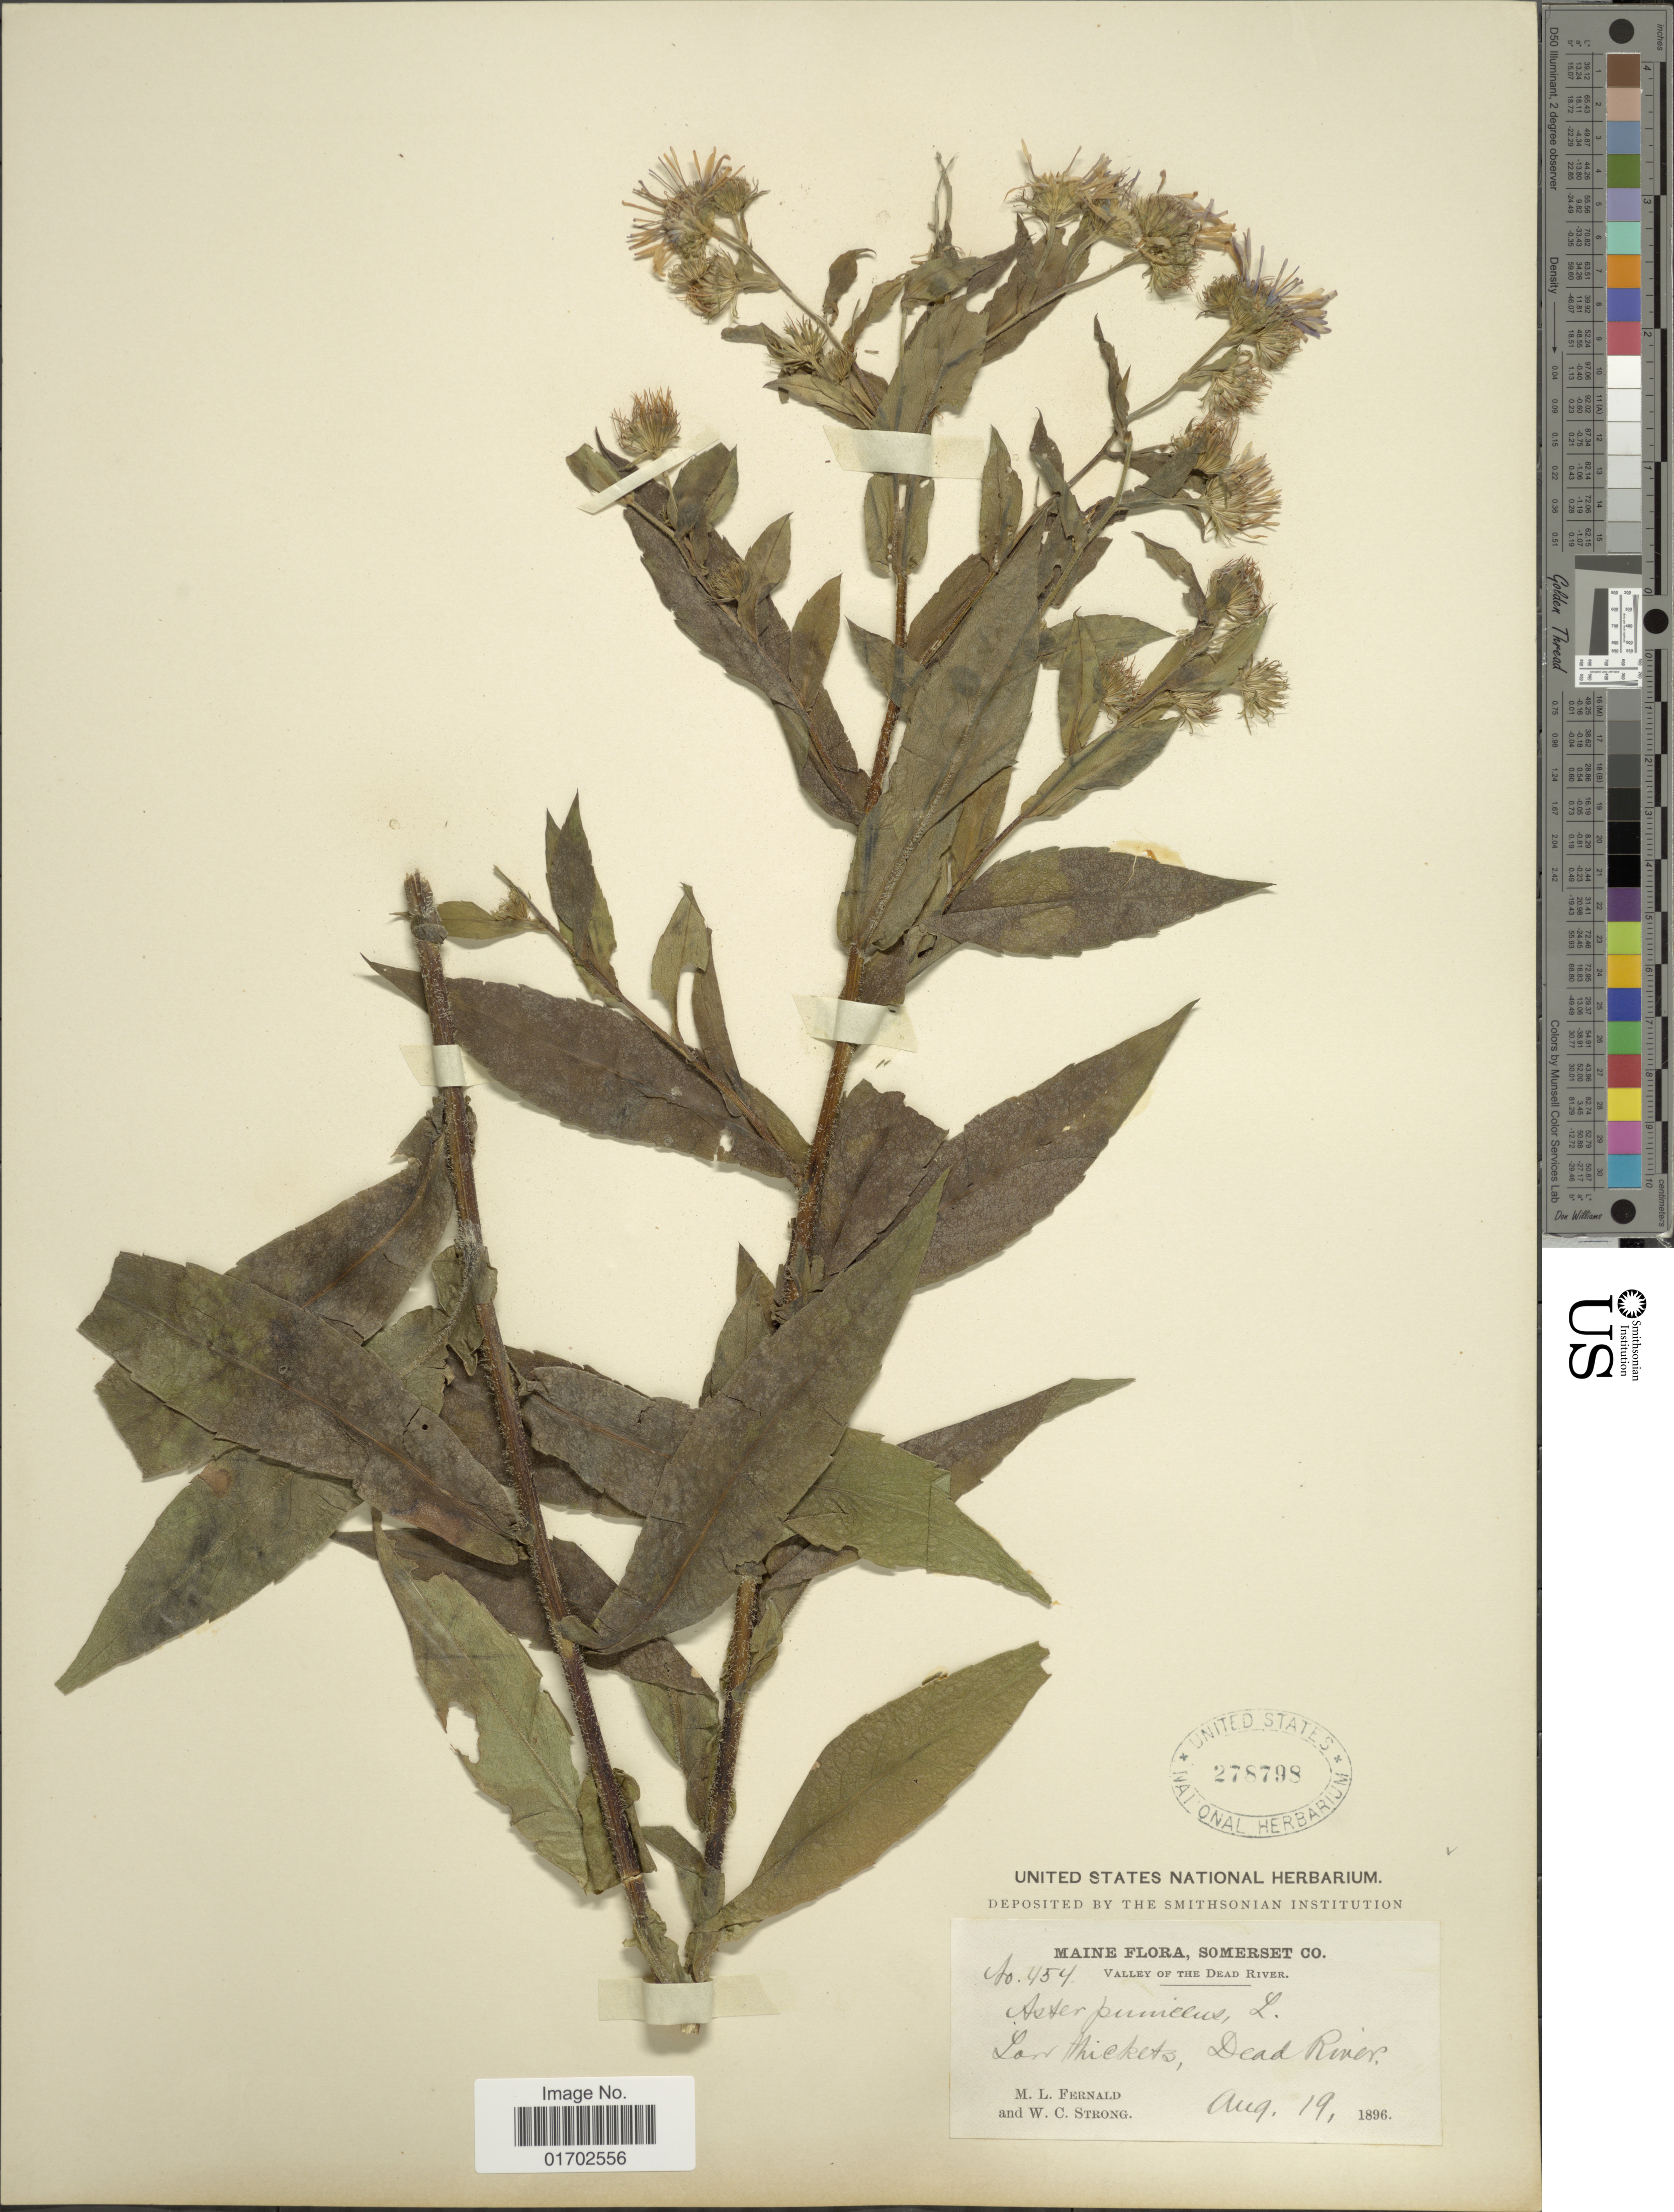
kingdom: Plantae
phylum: Tracheophyta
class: Magnoliopsida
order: Asterales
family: Asteraceae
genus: Symphyotrichum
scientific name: Symphyotrichum puniceum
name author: (L.) Á. Löve & D. Löve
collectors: M. L. Fernald & W. C. Strong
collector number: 454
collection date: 1896-08-19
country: United States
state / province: Maine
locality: Somerset Co, Valley of The Dead River, Low thickets, Dead River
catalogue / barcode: US 278798